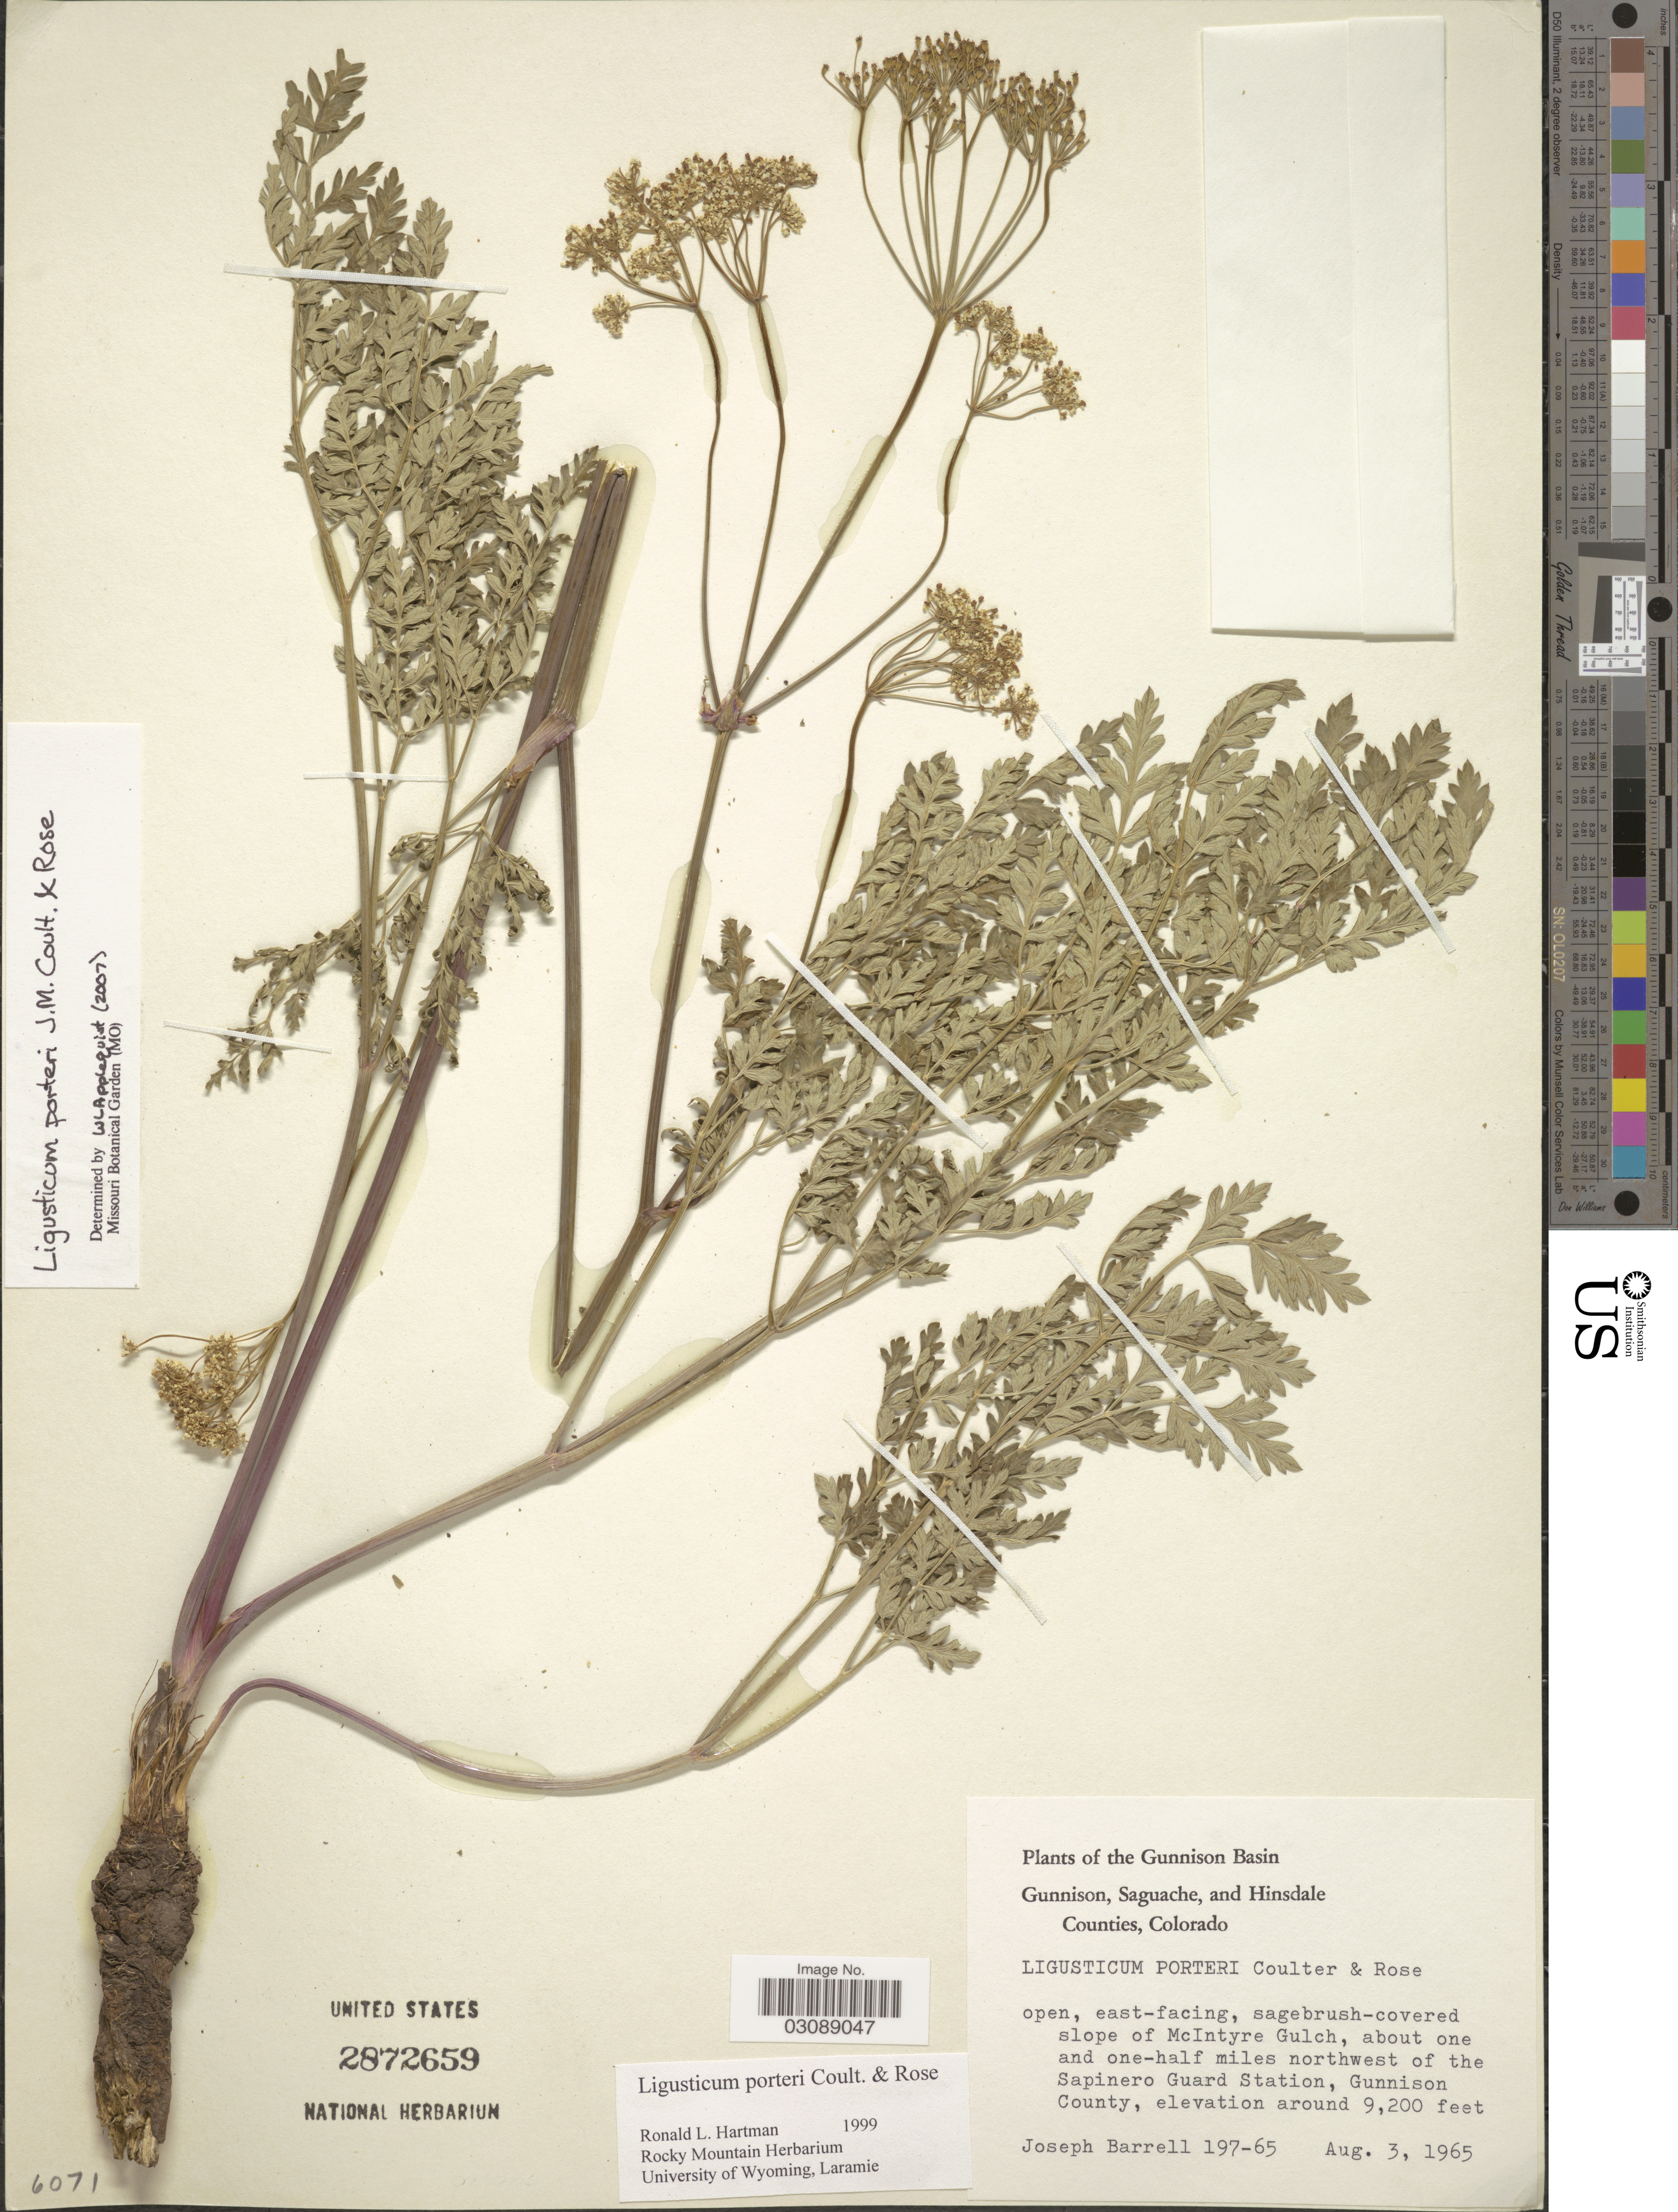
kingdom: Plantae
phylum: Tracheophyta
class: Magnoliopsida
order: Apiales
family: Apiaceae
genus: Ligusticum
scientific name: Ligusticum porteri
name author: J.M. Coult. & Rose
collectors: J. Barrell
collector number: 197-65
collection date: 1965-08-03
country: United States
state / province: Colorado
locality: The Gunnison Basin. Gunnison, Saguache, and Hinsdale Counties, open, east-facing, sagebrush-covered slope of McIntyre Gulch, about one an done-half miles northwst of the Sapinero Guard Station, Gunnison County.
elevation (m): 2804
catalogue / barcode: US 2872659